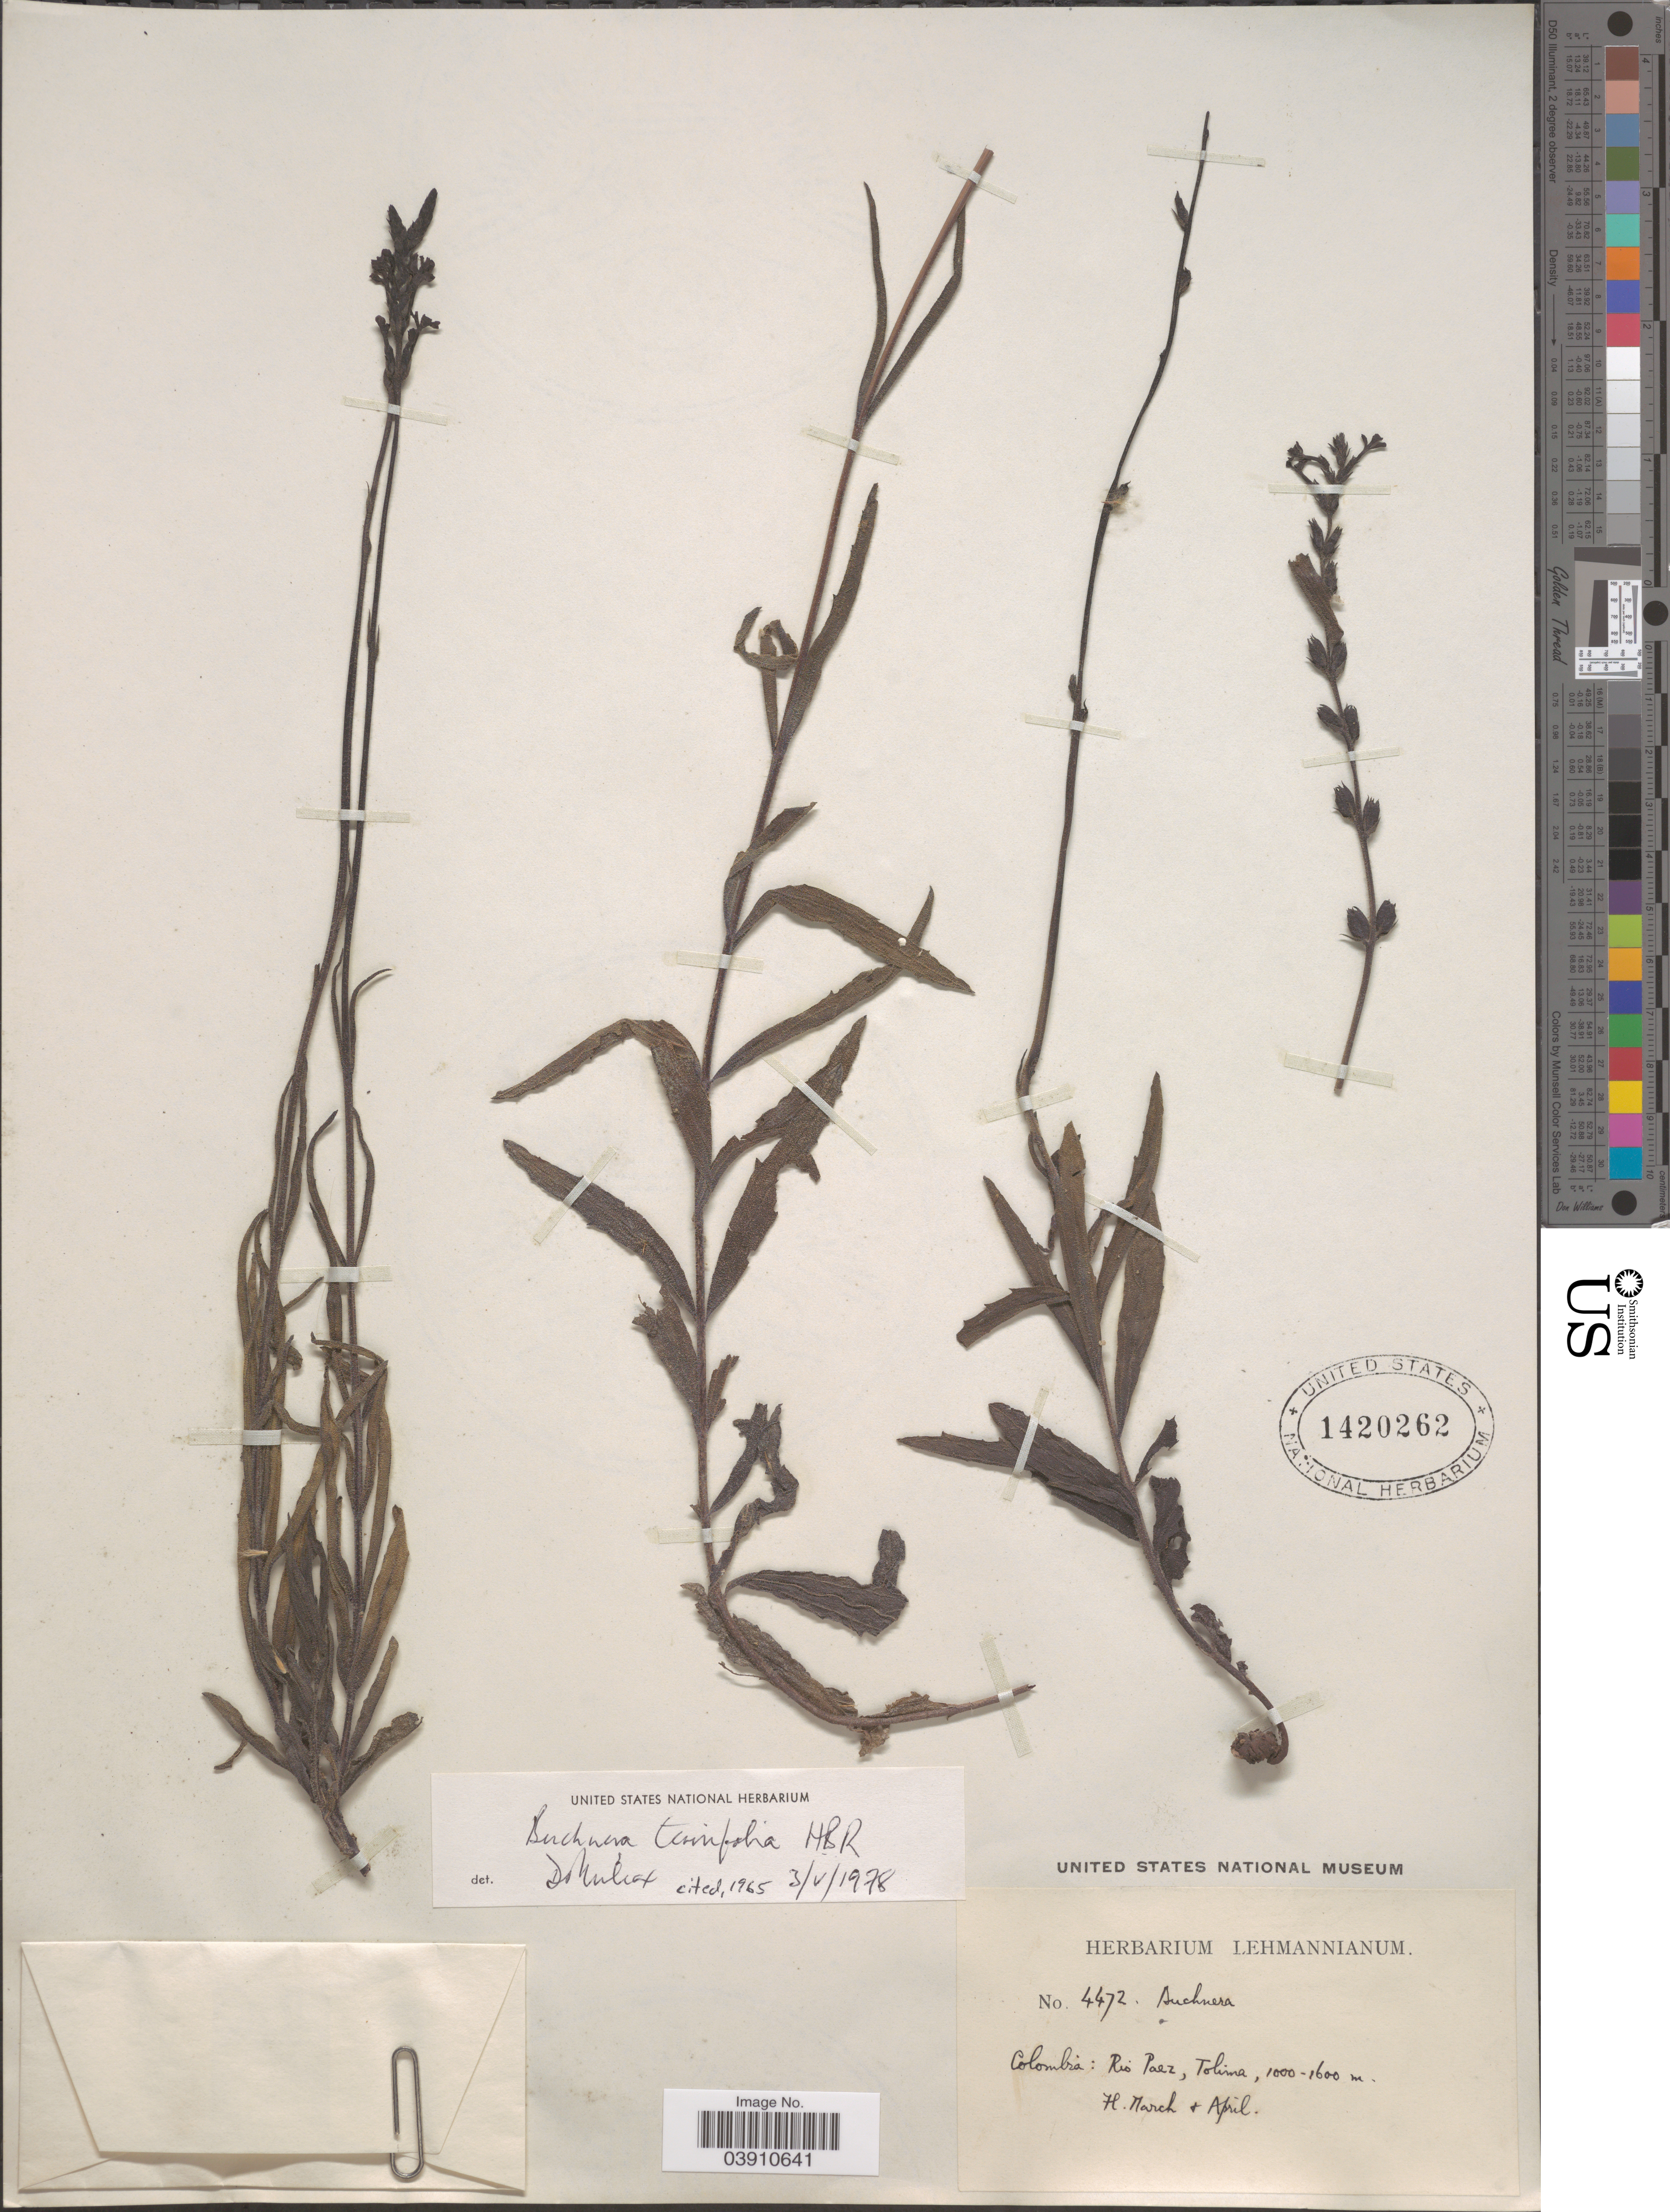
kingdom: Plantae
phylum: Tracheophyta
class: Magnoliopsida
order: Lamiales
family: Orobanchaceae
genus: Buchnera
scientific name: Buchnera ternifolia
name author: Kunth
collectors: -. Lehmann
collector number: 4472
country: Colombia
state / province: Tolima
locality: Rio Paez.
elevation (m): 1000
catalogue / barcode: US 1420262